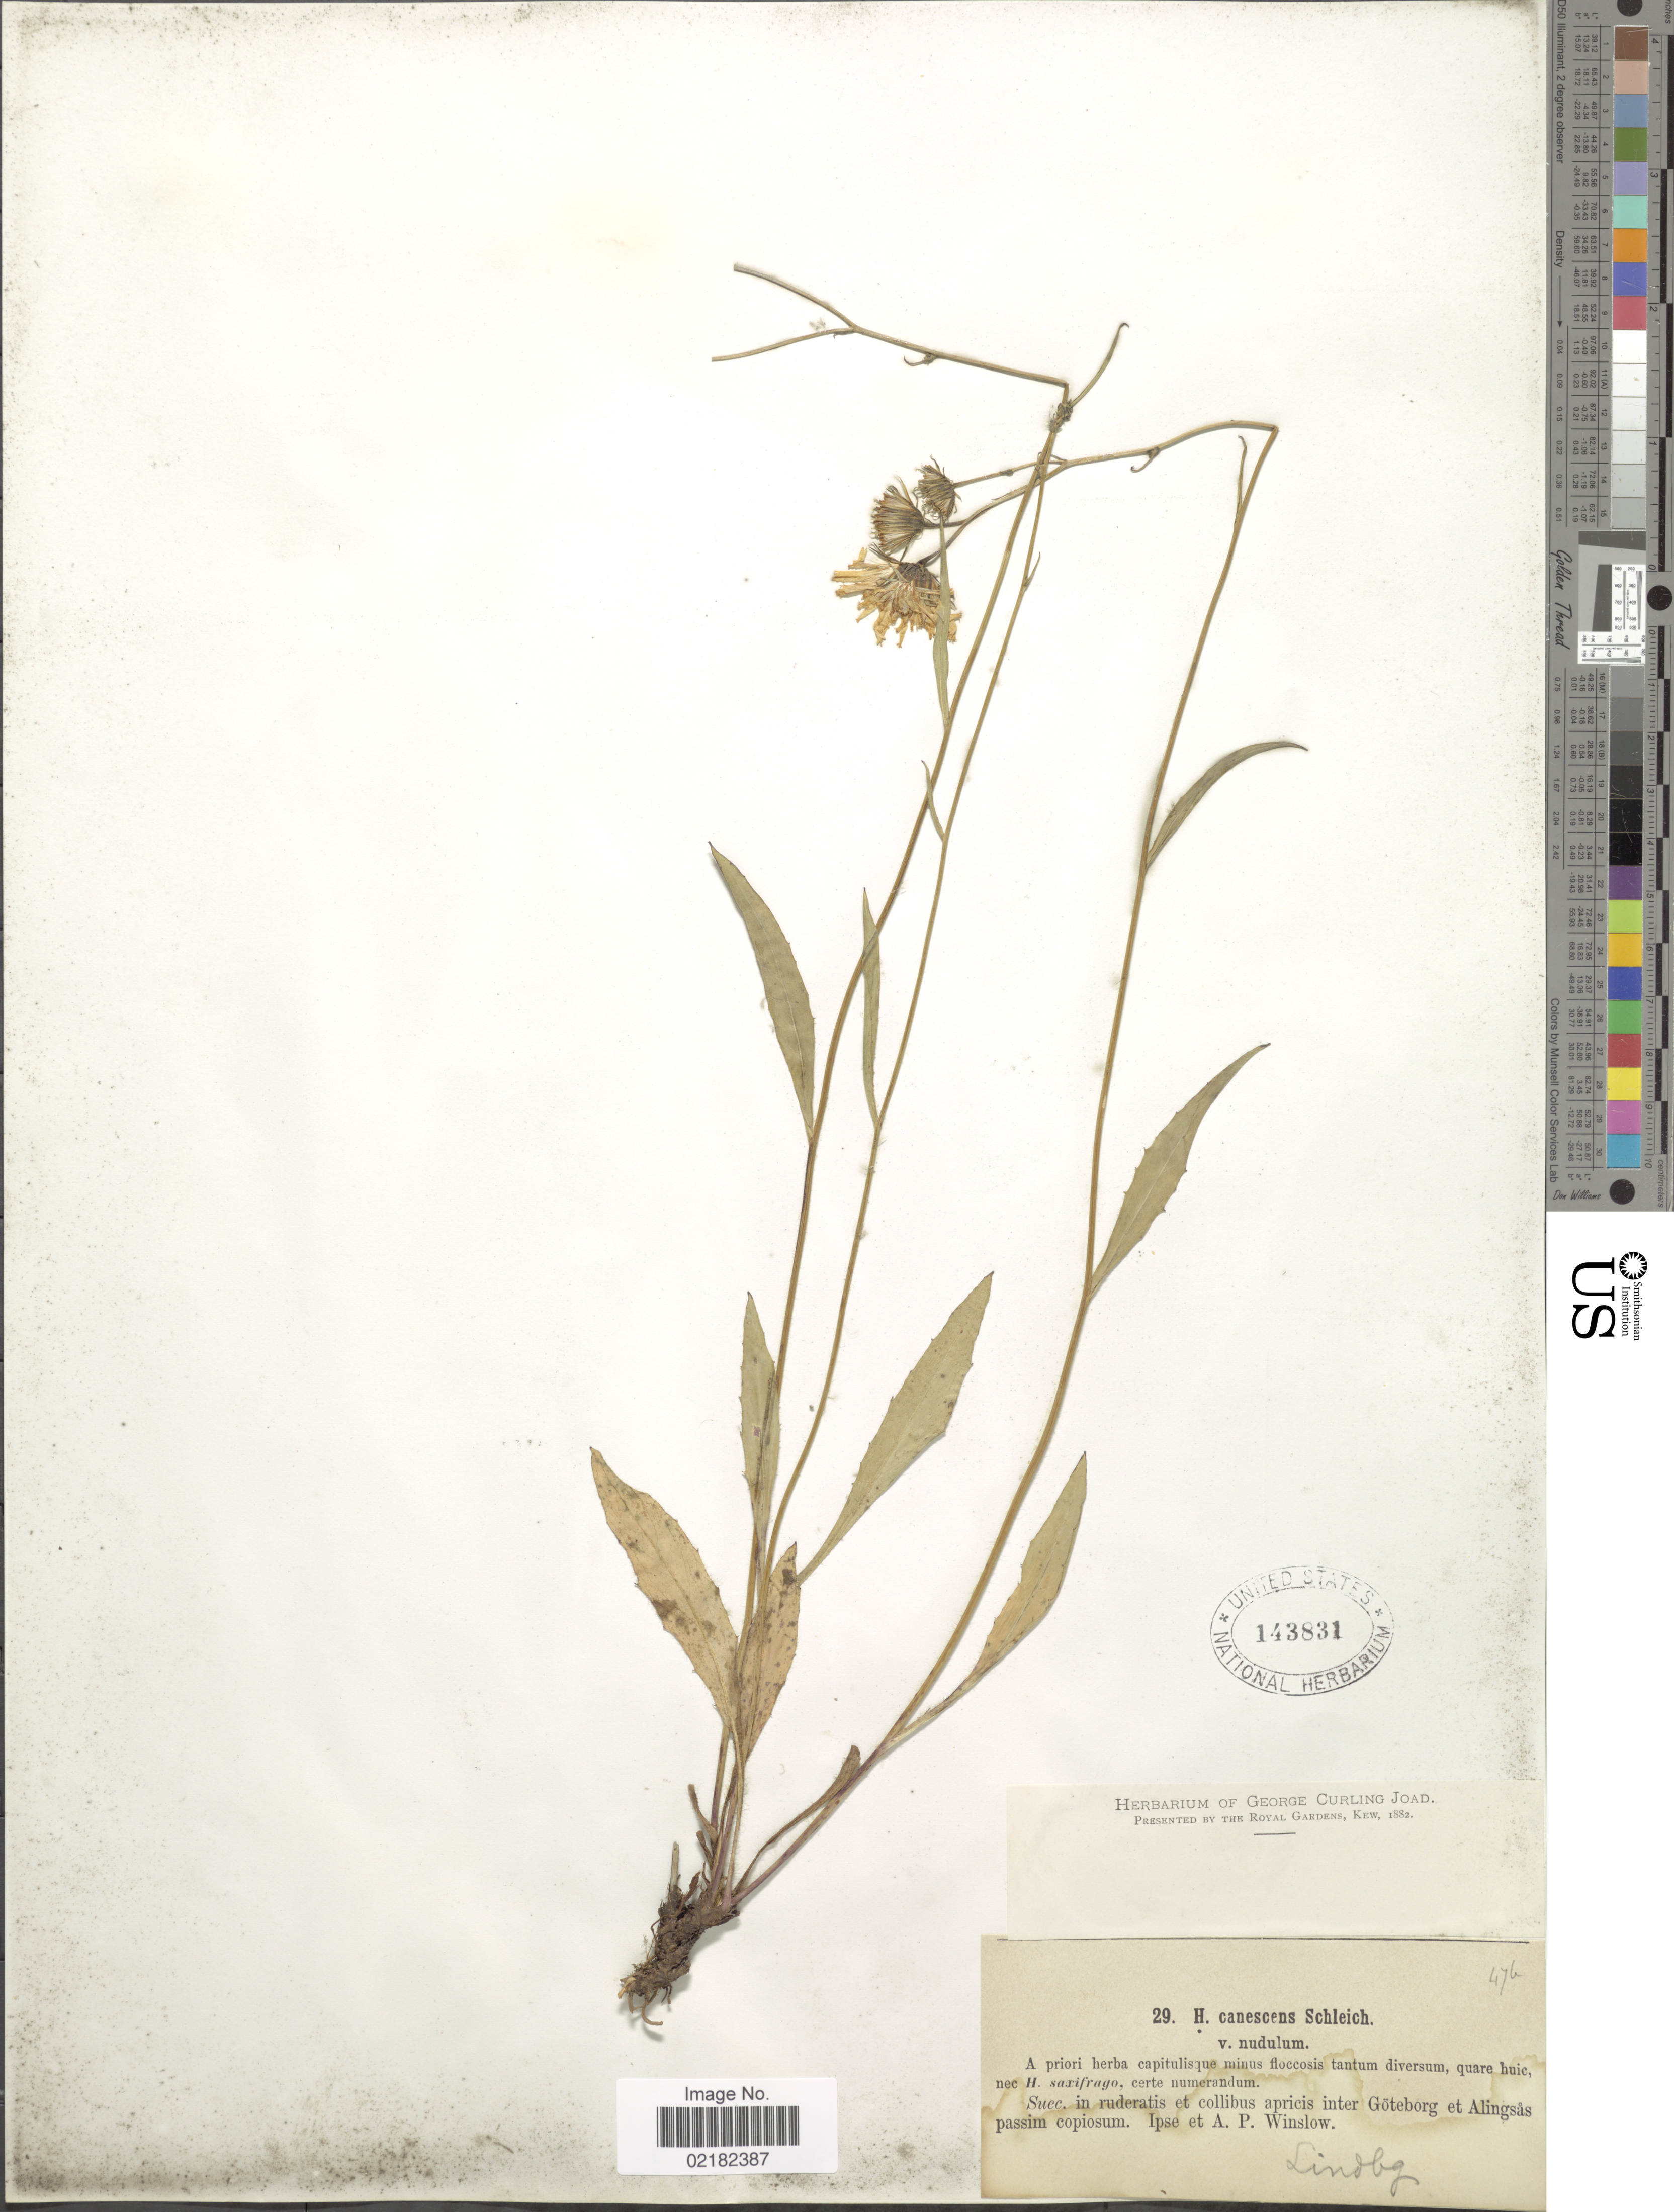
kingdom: Plantae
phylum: Tracheophyta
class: Magnoliopsida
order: Asterales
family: Asteraceae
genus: Hieracium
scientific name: Hieracium canescens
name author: Link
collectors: -. Ipse & A. Winslow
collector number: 29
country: Sweden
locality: Suec. in ruderatis et collibus apricis inter Goteborg et Alingsas passim copiosum.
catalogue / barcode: US 143831